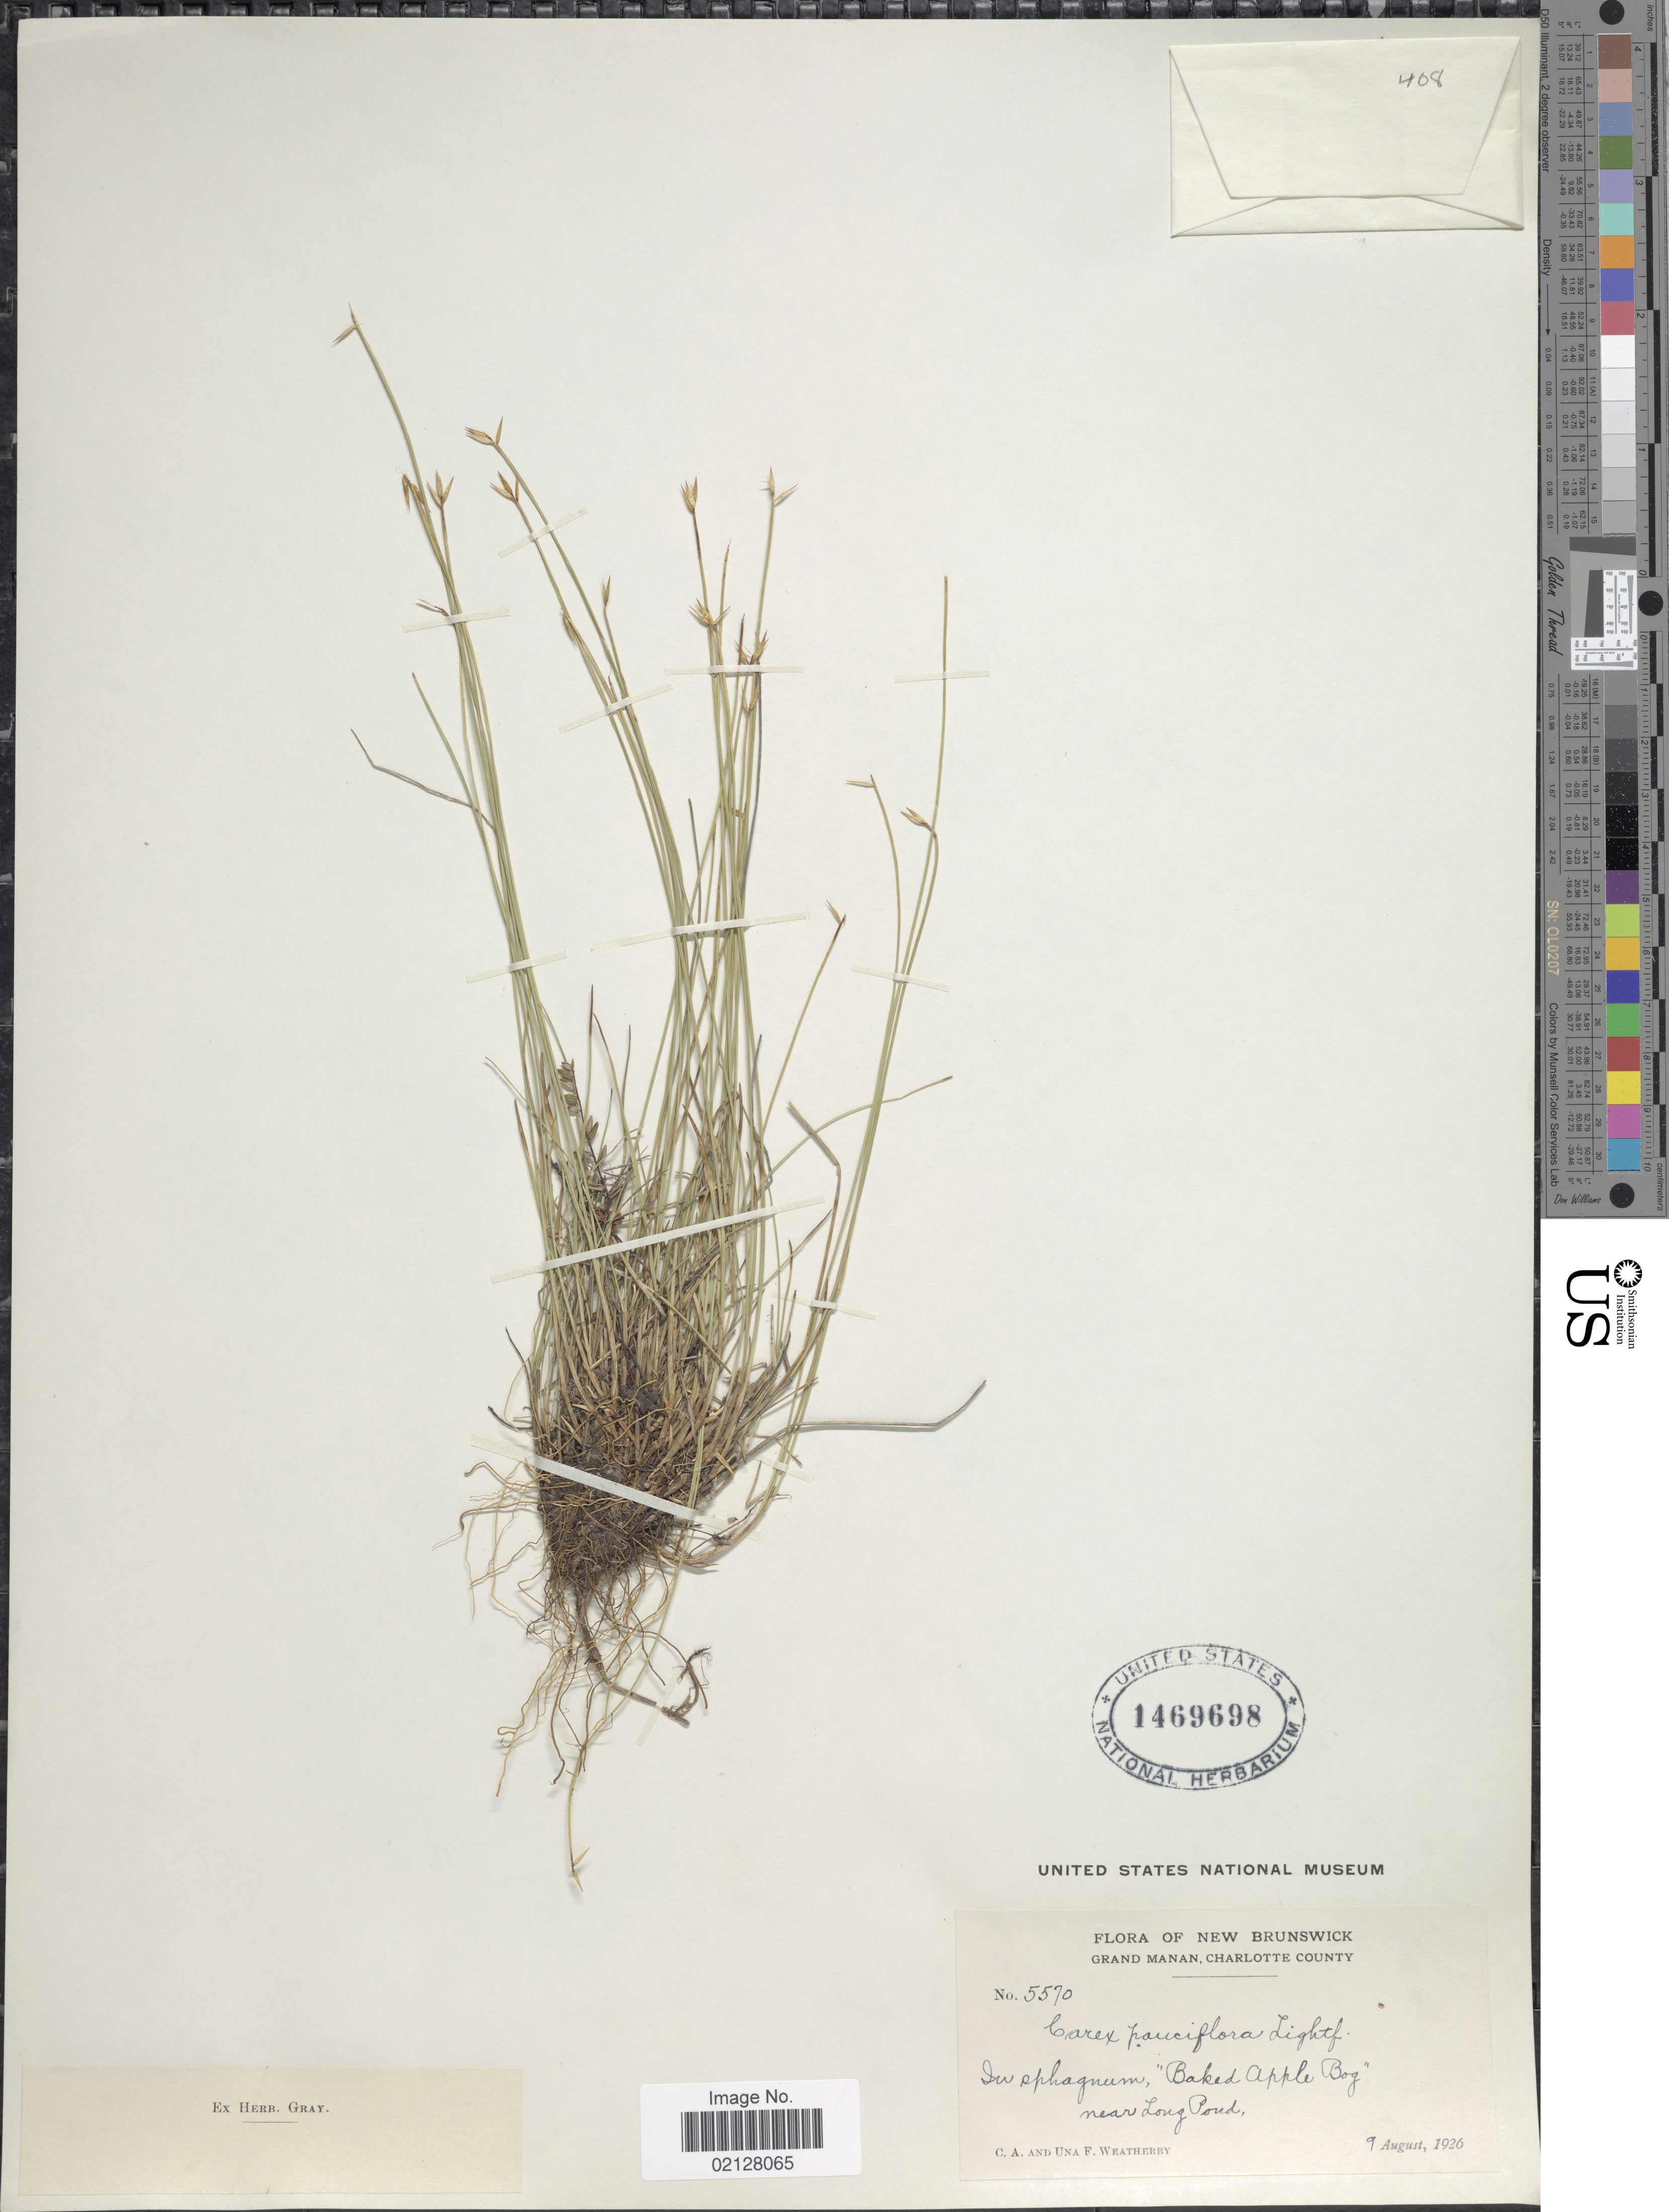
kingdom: Plantae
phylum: Tracheophyta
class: Liliopsida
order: Poales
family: Cyperaceae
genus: Carex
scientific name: Carex pauciflora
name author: Lightf.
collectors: C. A. Weatherby & U. Weatherby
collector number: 5570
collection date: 1926-08-09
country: Canada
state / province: New Brunswick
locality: Grand Manan, Charlotte County. In sphagnum, "Baked Apple Bog" near Long Pond.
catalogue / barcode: US 1469698